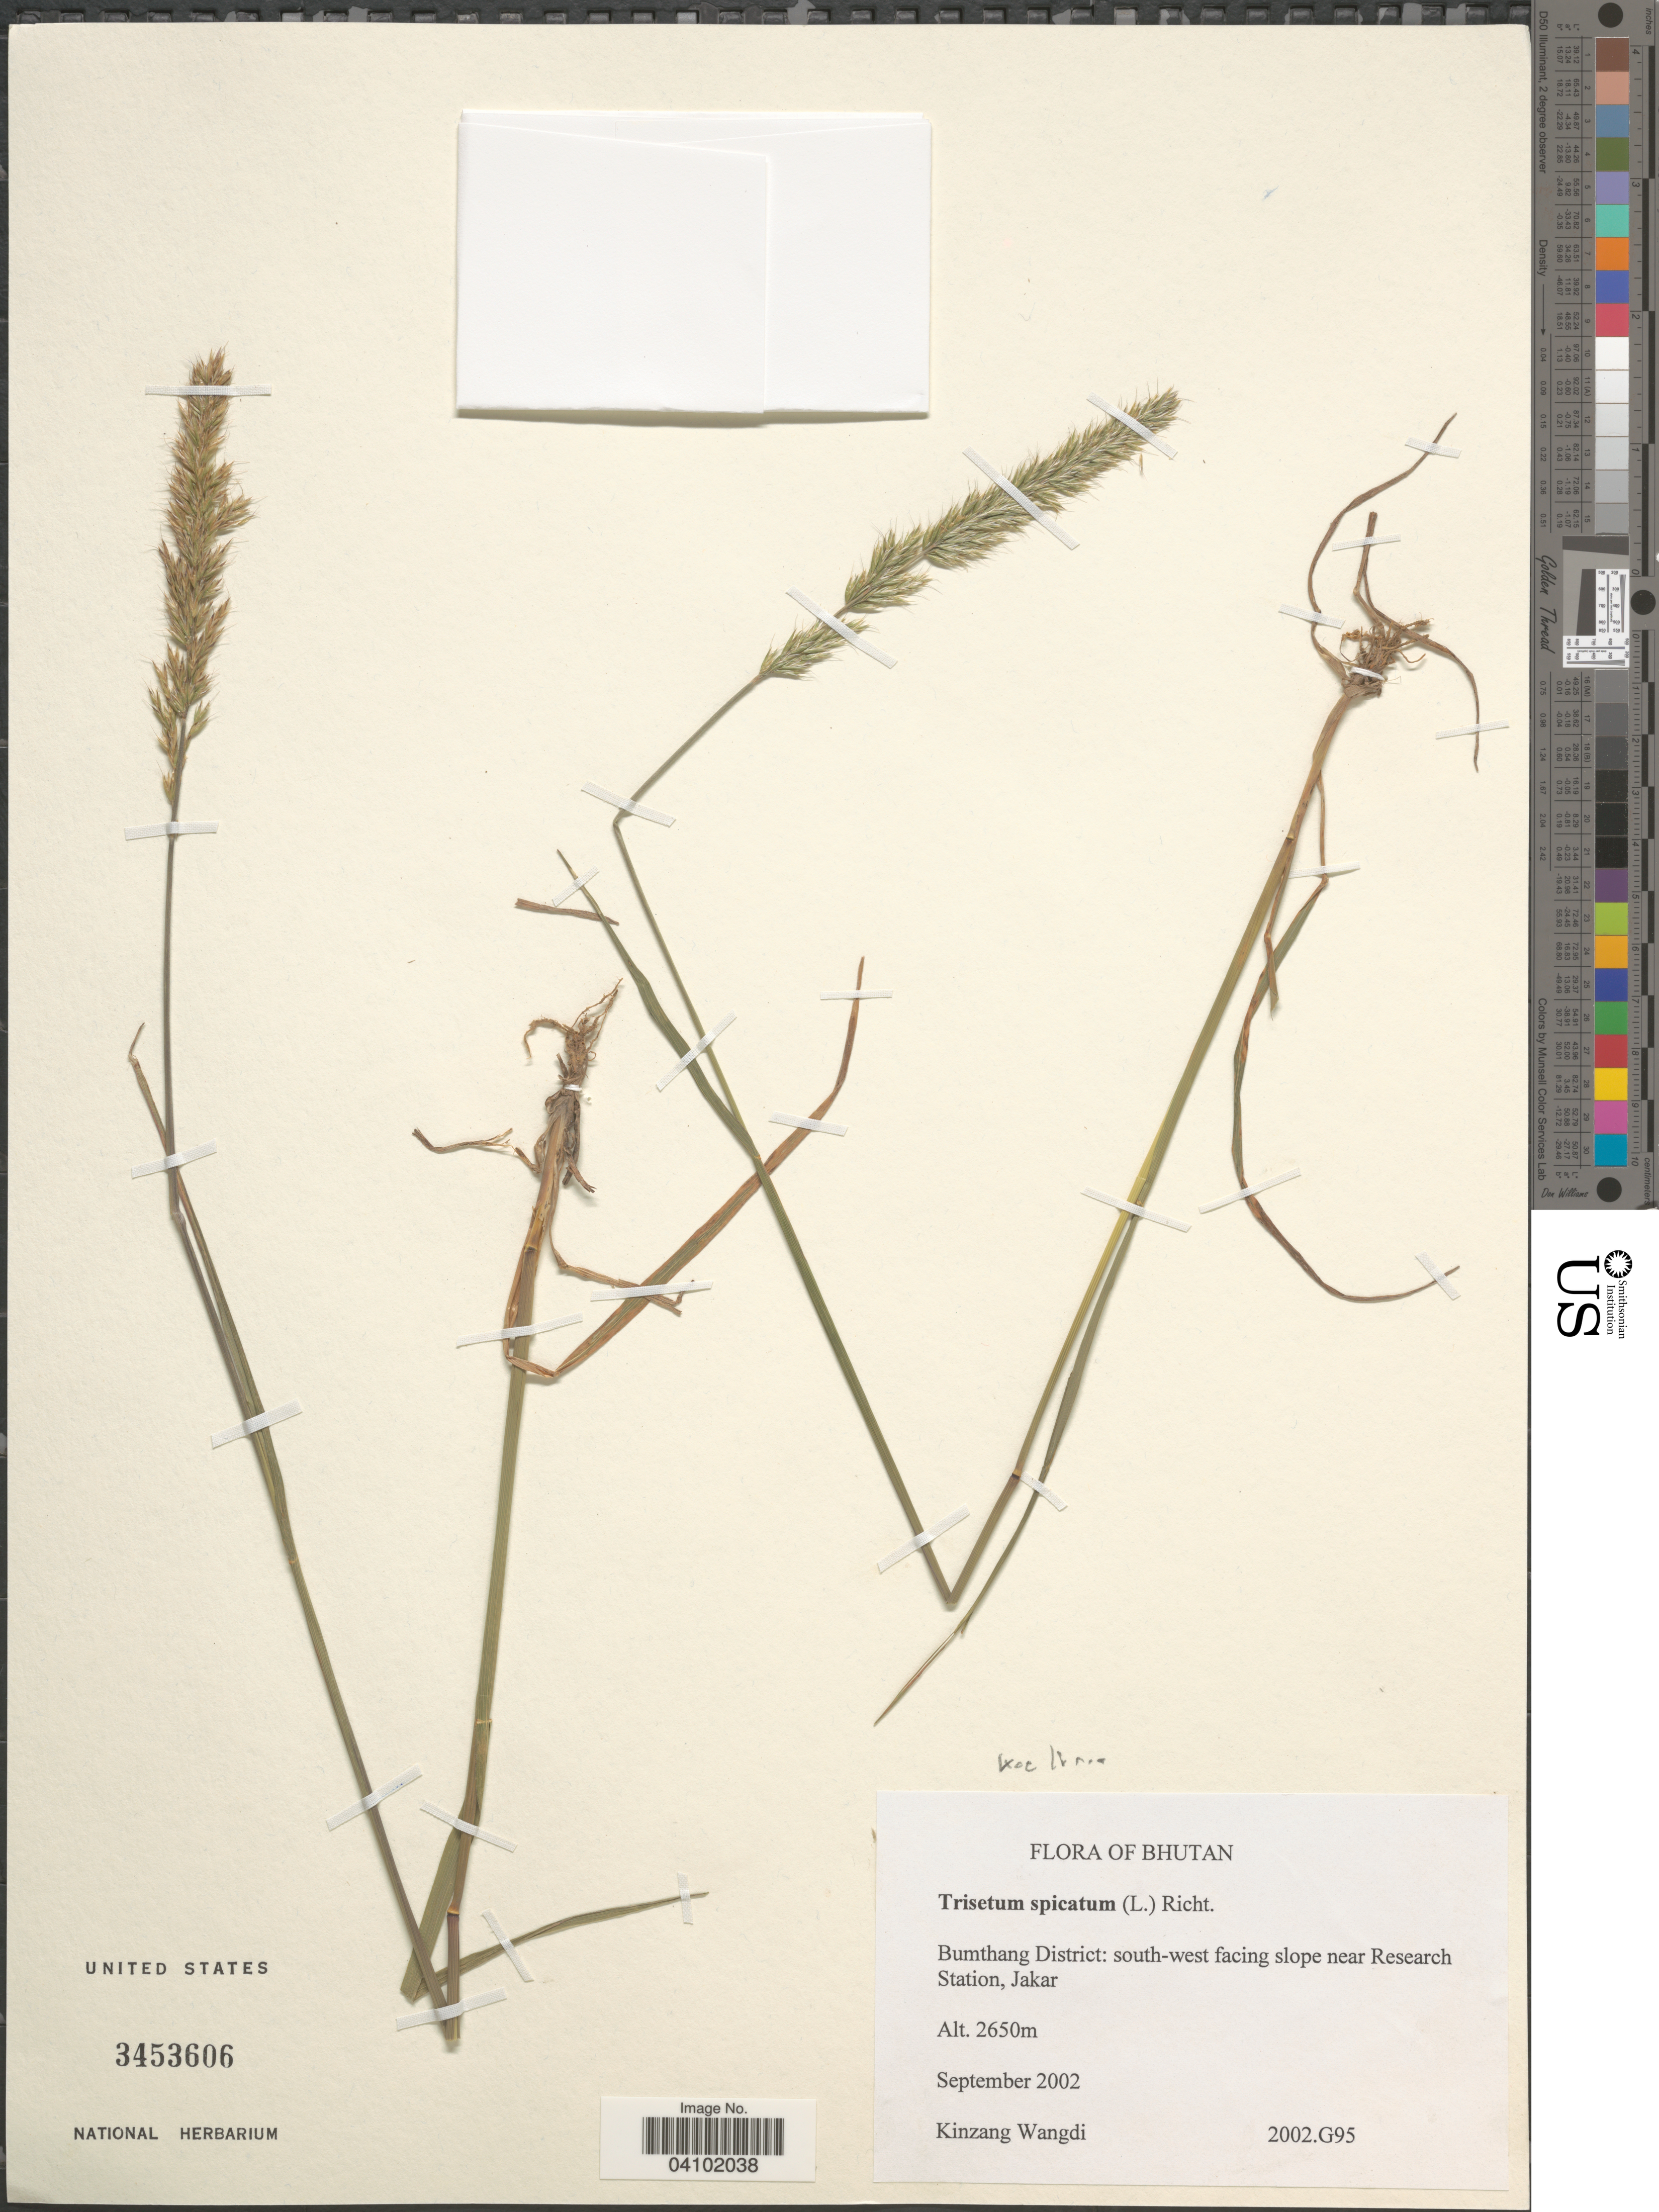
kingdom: Plantae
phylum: Tracheophyta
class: Liliopsida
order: Poales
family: Poaceae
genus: Koeleria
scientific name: Koeleria spicata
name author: (L.) Barberá et al.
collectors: K. Wangdi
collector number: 2002.G95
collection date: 2002-09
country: Bhutan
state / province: Bumthang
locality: Bumthang District: south-west facing slope near Research Station, Jakar.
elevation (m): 2650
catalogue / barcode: US 3453606